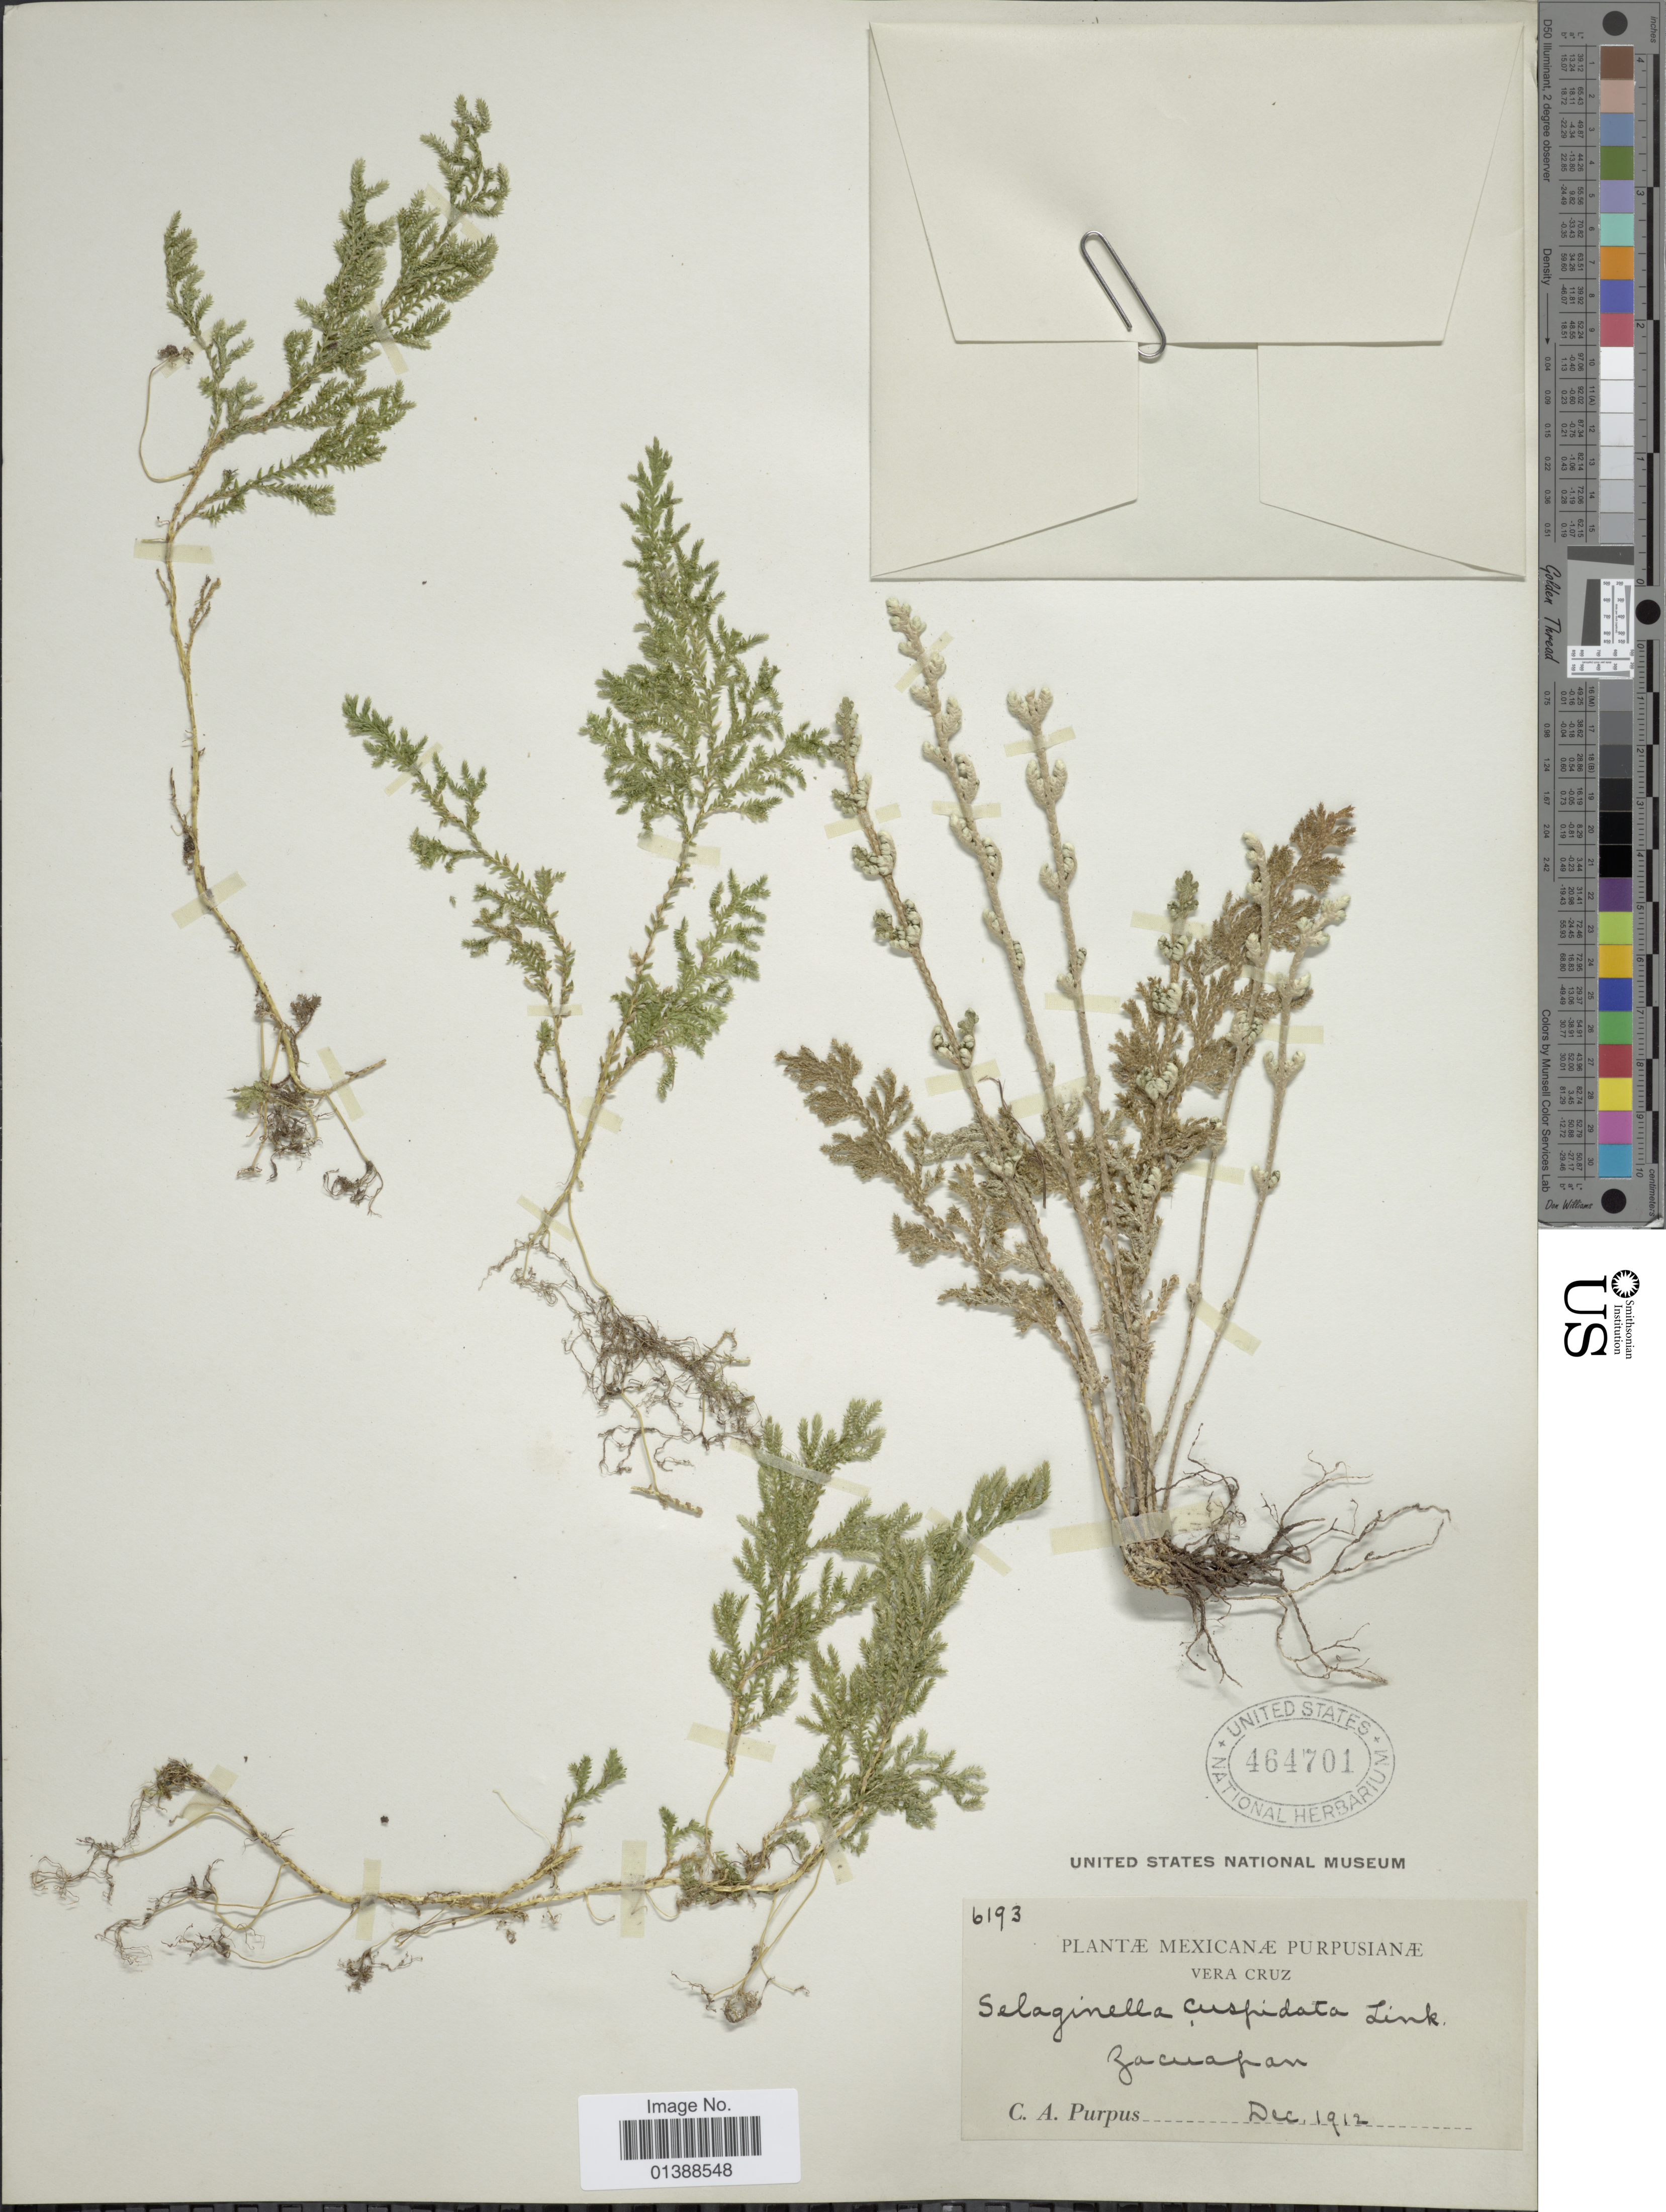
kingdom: Plantae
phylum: Tracheophyta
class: Lycopodiopsida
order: Selaginellales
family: Selaginellaceae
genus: Selaginella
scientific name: Selaginella pallescens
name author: (C. Presl) Spring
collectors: C. A. Purpus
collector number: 6193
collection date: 1912-12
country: Mexico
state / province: Veracruz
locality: Vera Cruz, Zacuapan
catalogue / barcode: US 464701